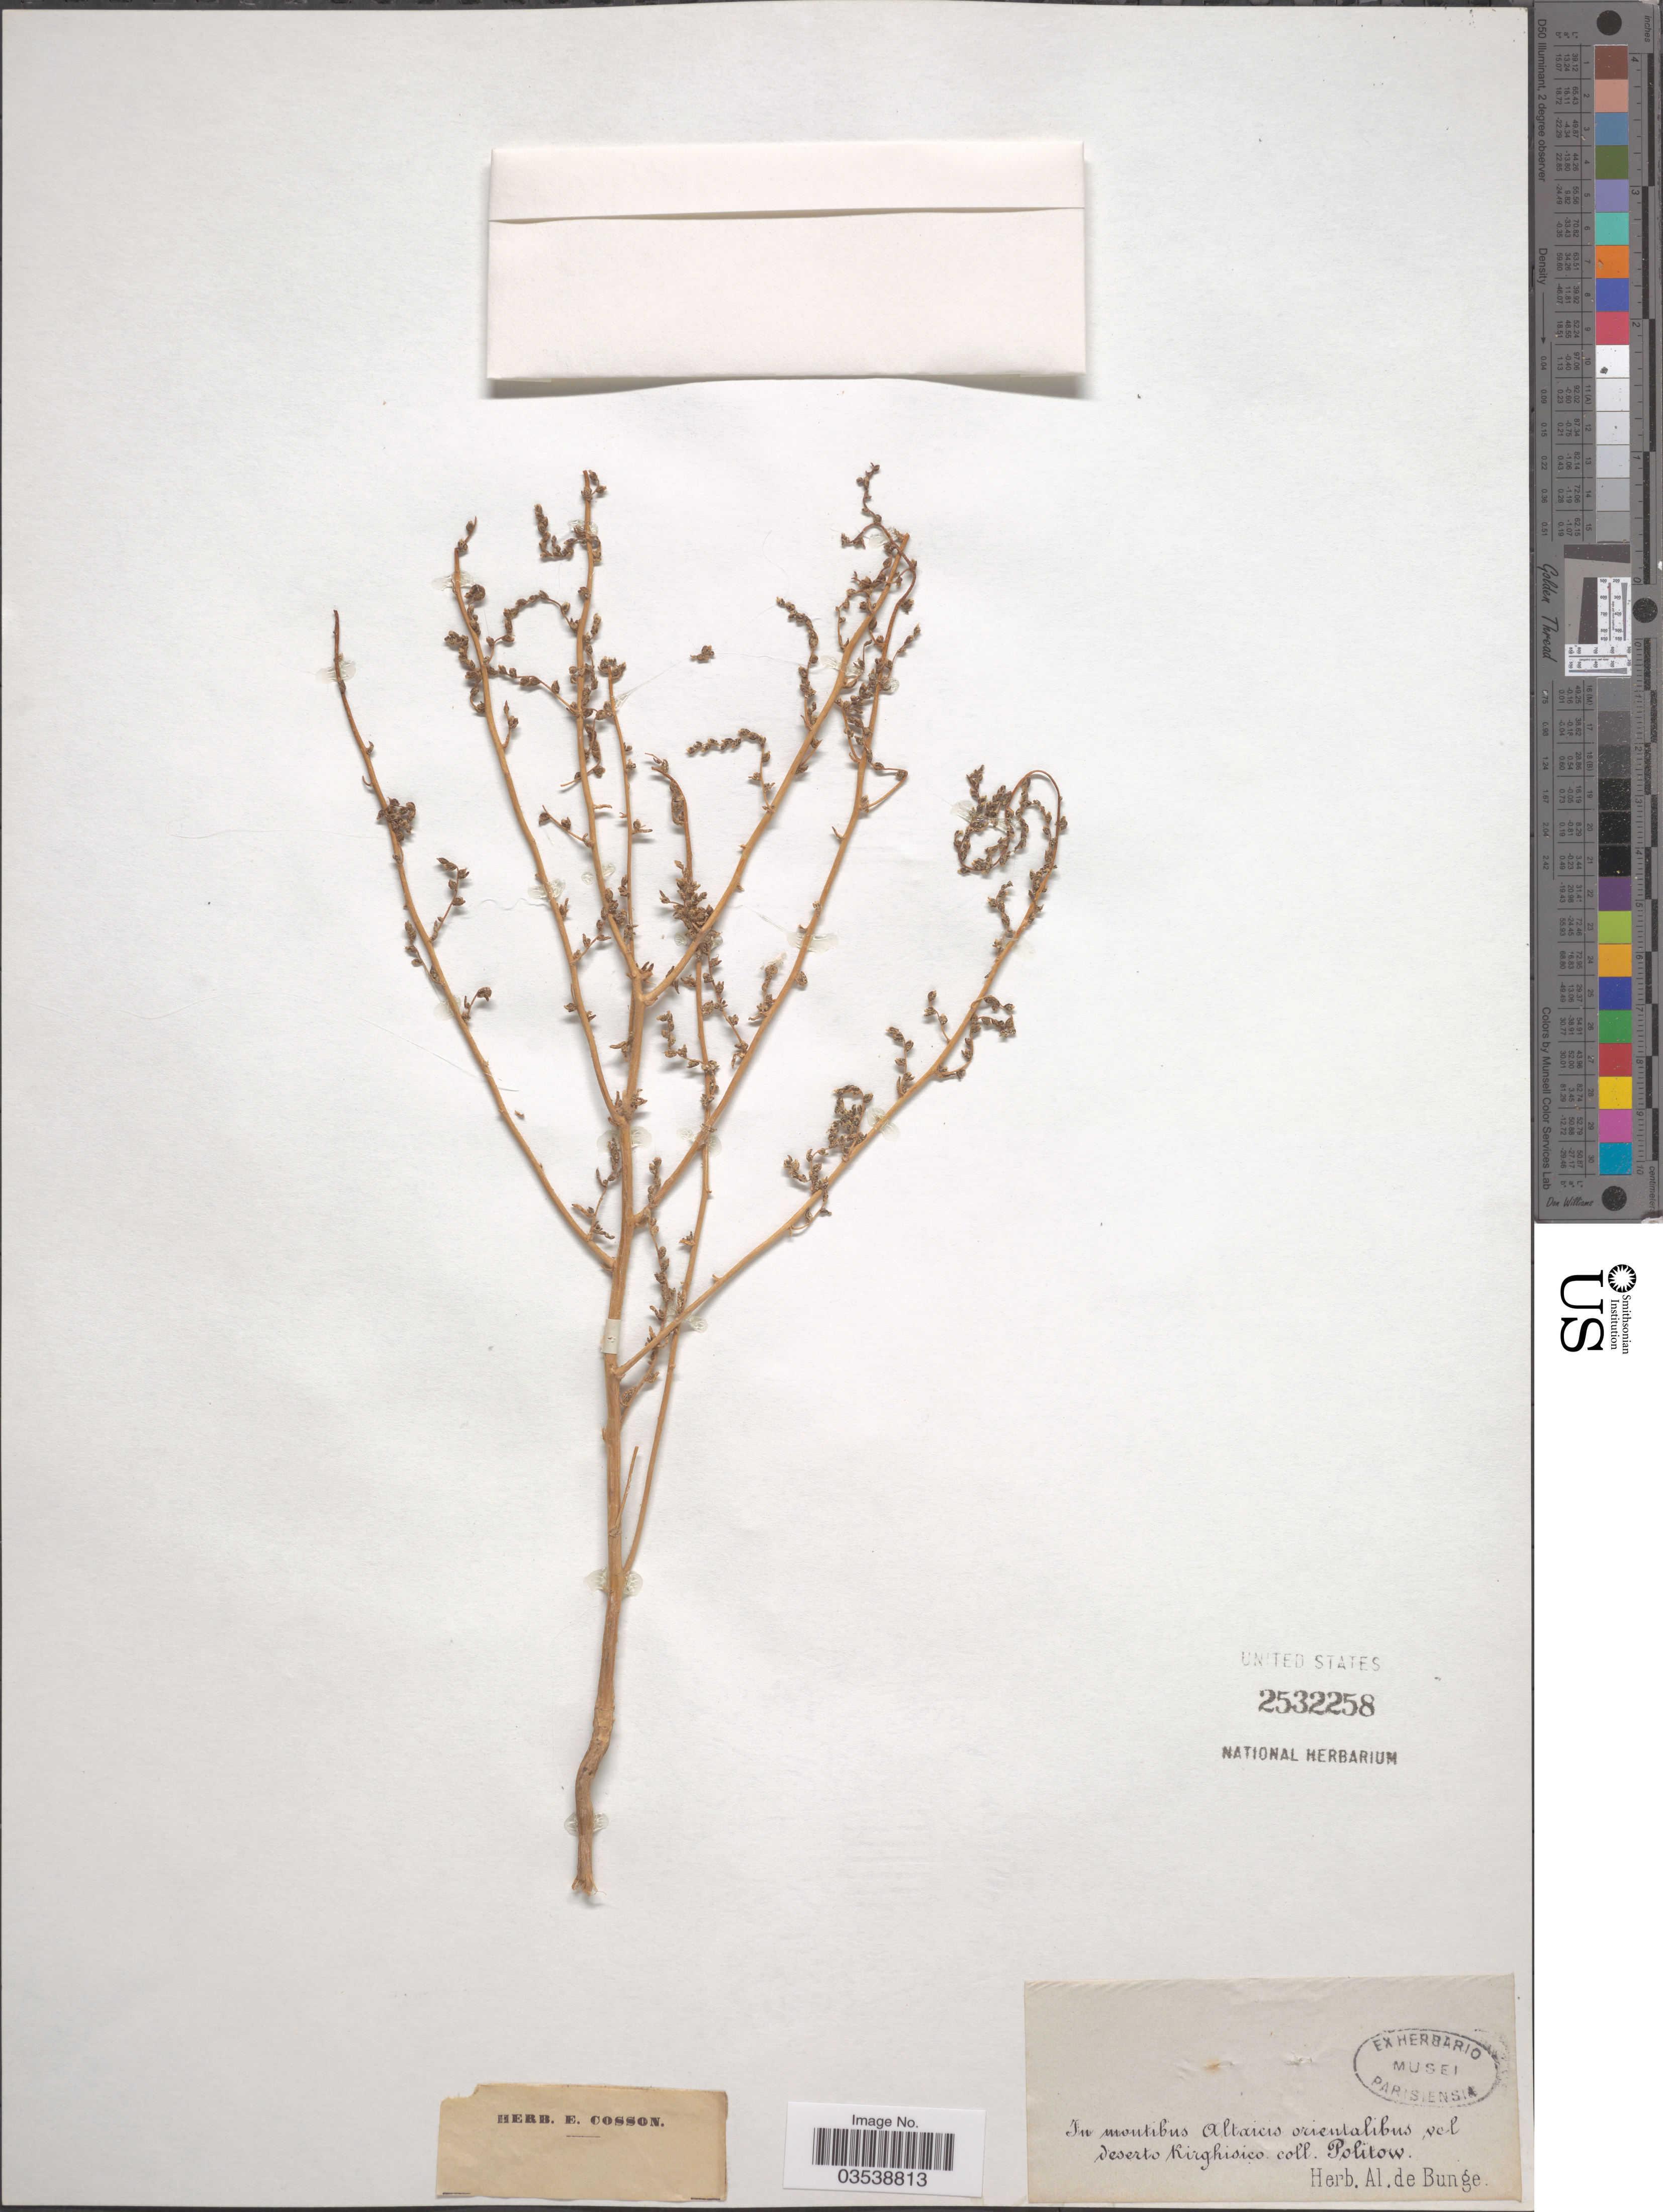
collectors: -. Politow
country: Kyrgyzstan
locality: In montibus Altaicis orientalibus, vel deserto Kirghisico.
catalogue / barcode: US 2532258